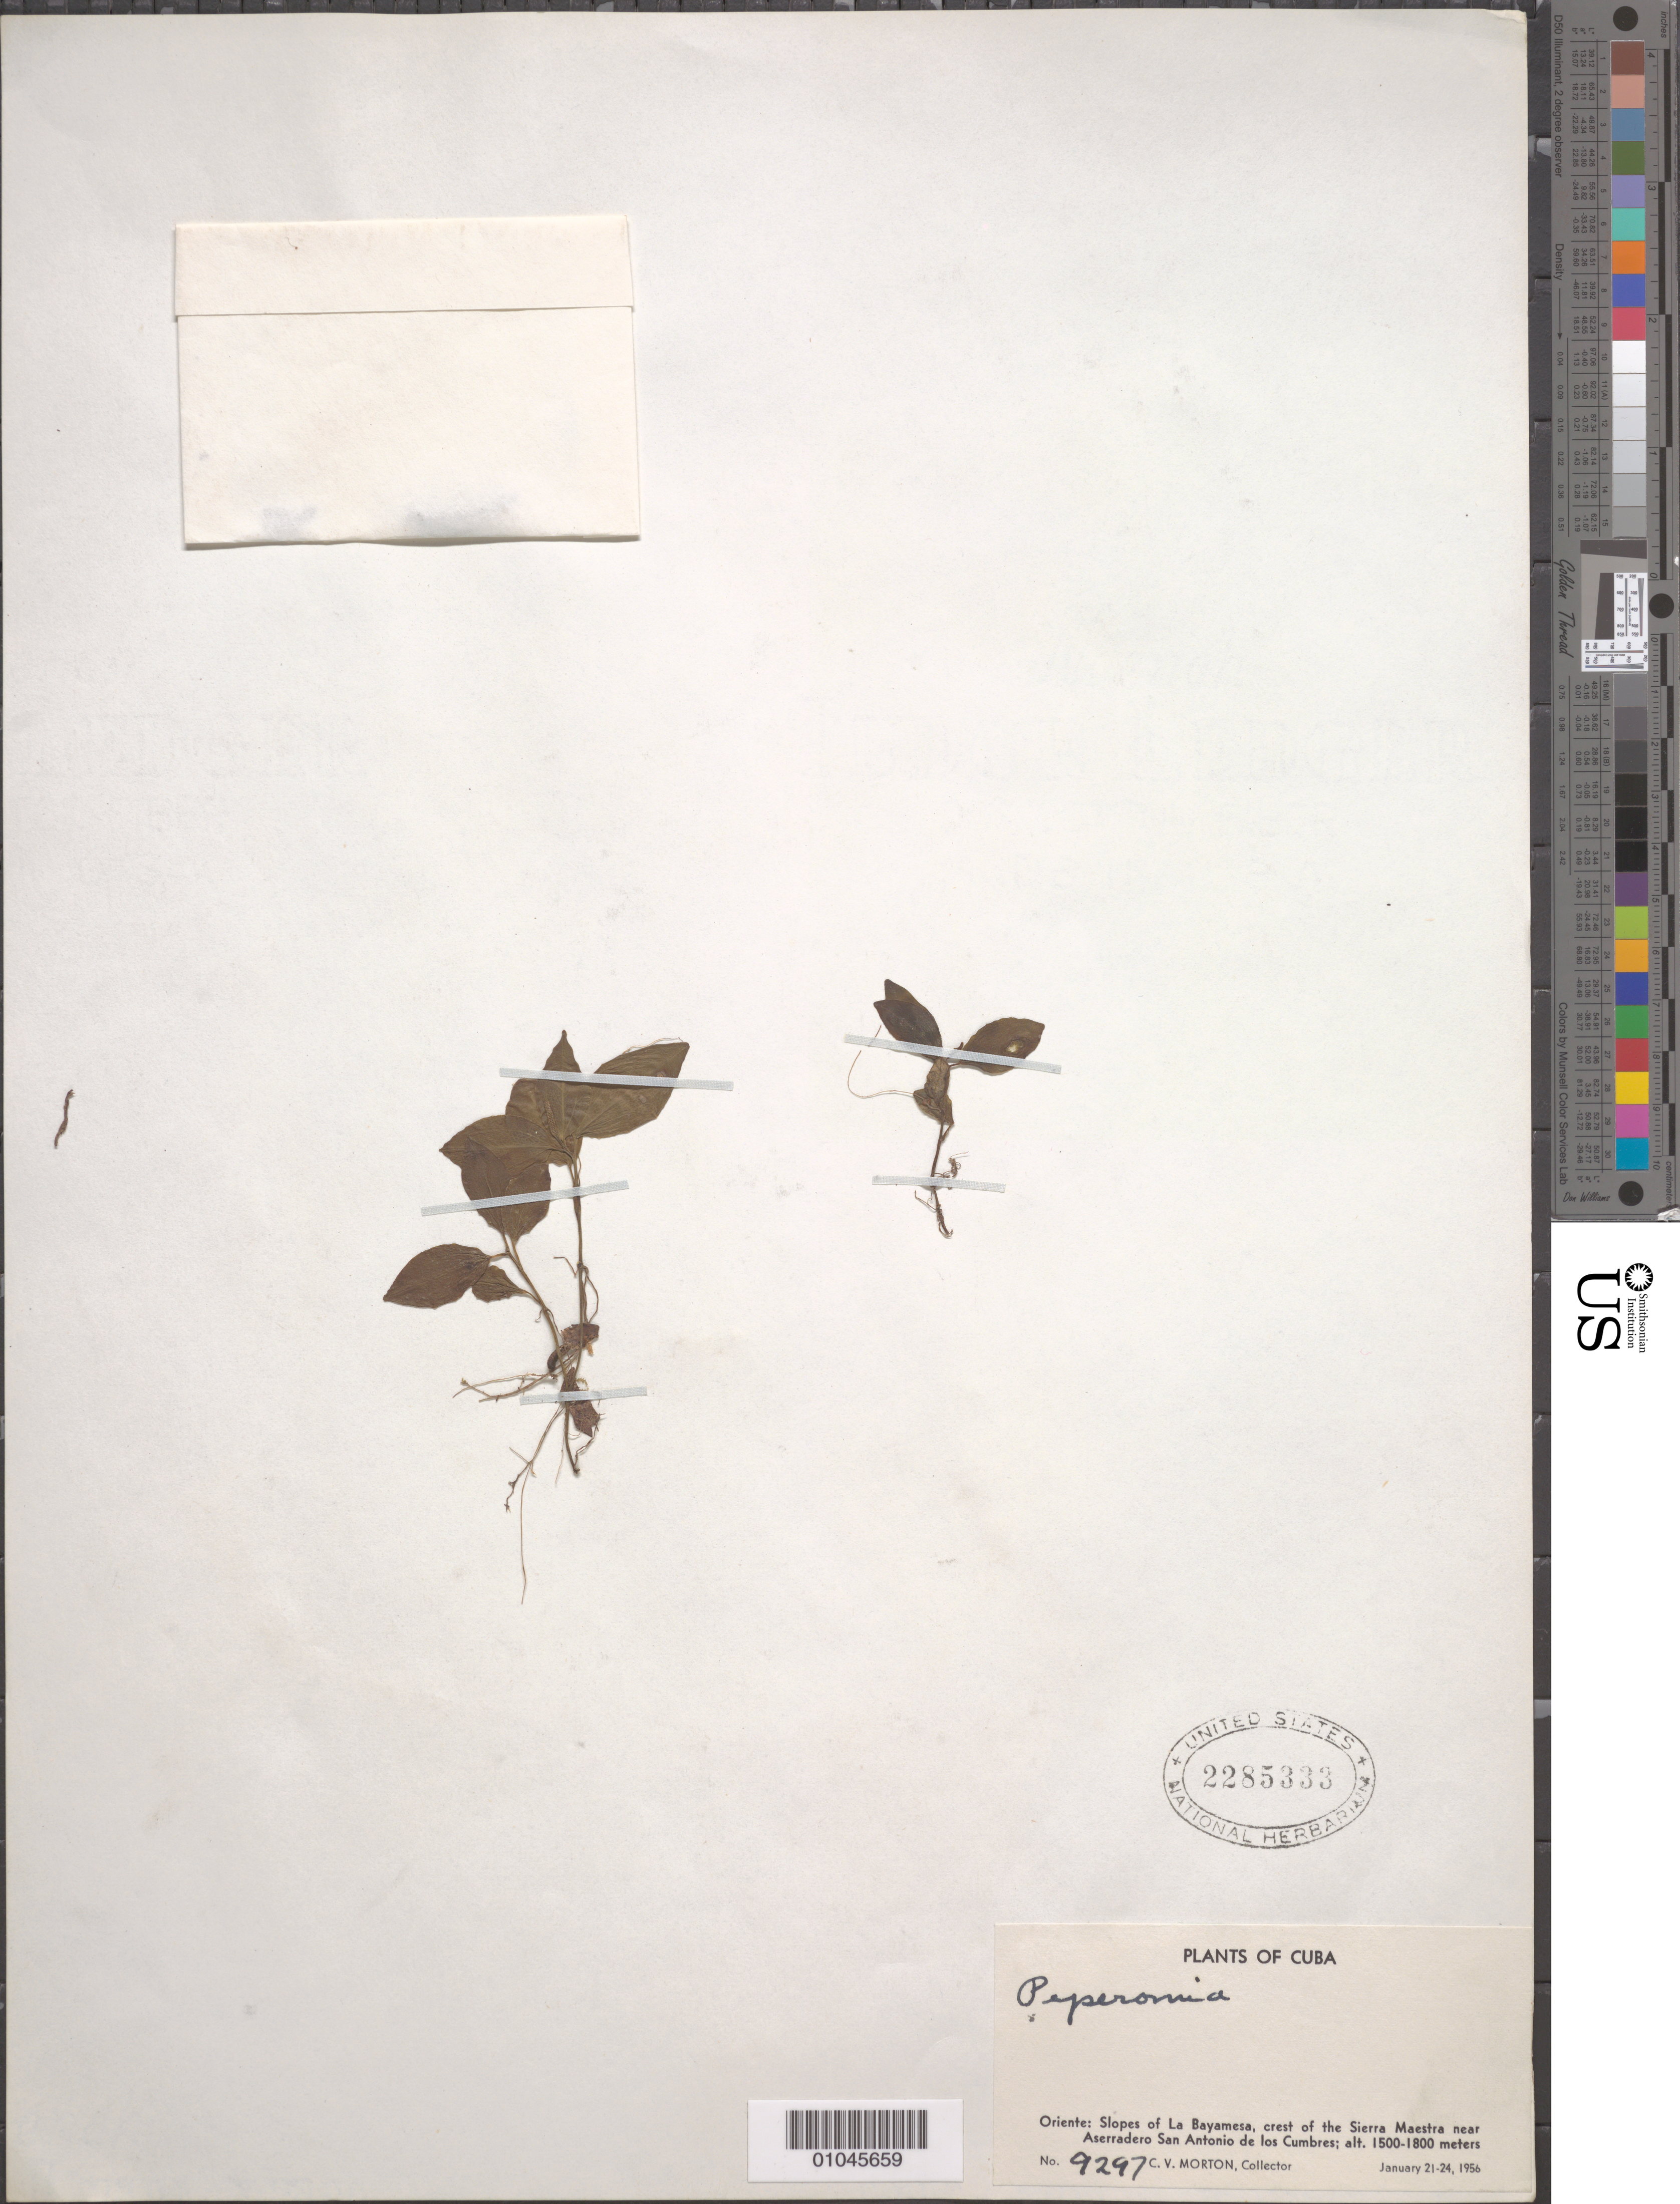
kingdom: Plantae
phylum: Tracheophyta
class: Magnoliopsida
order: Piperales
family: Piperaceae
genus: Peperomia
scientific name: Peperomia sp.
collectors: C. V. Morton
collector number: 9297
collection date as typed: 21 Jan 1956 to 24 Jan 1956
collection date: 1956-01-21/1956-01-24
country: Cuba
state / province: Oriente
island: Cuba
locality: Oriente: Slopes of La Bayamesa, crest of the Sierra Maestra near Aserradero San Antonio de los Cumbres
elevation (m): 1500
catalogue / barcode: US 2285333